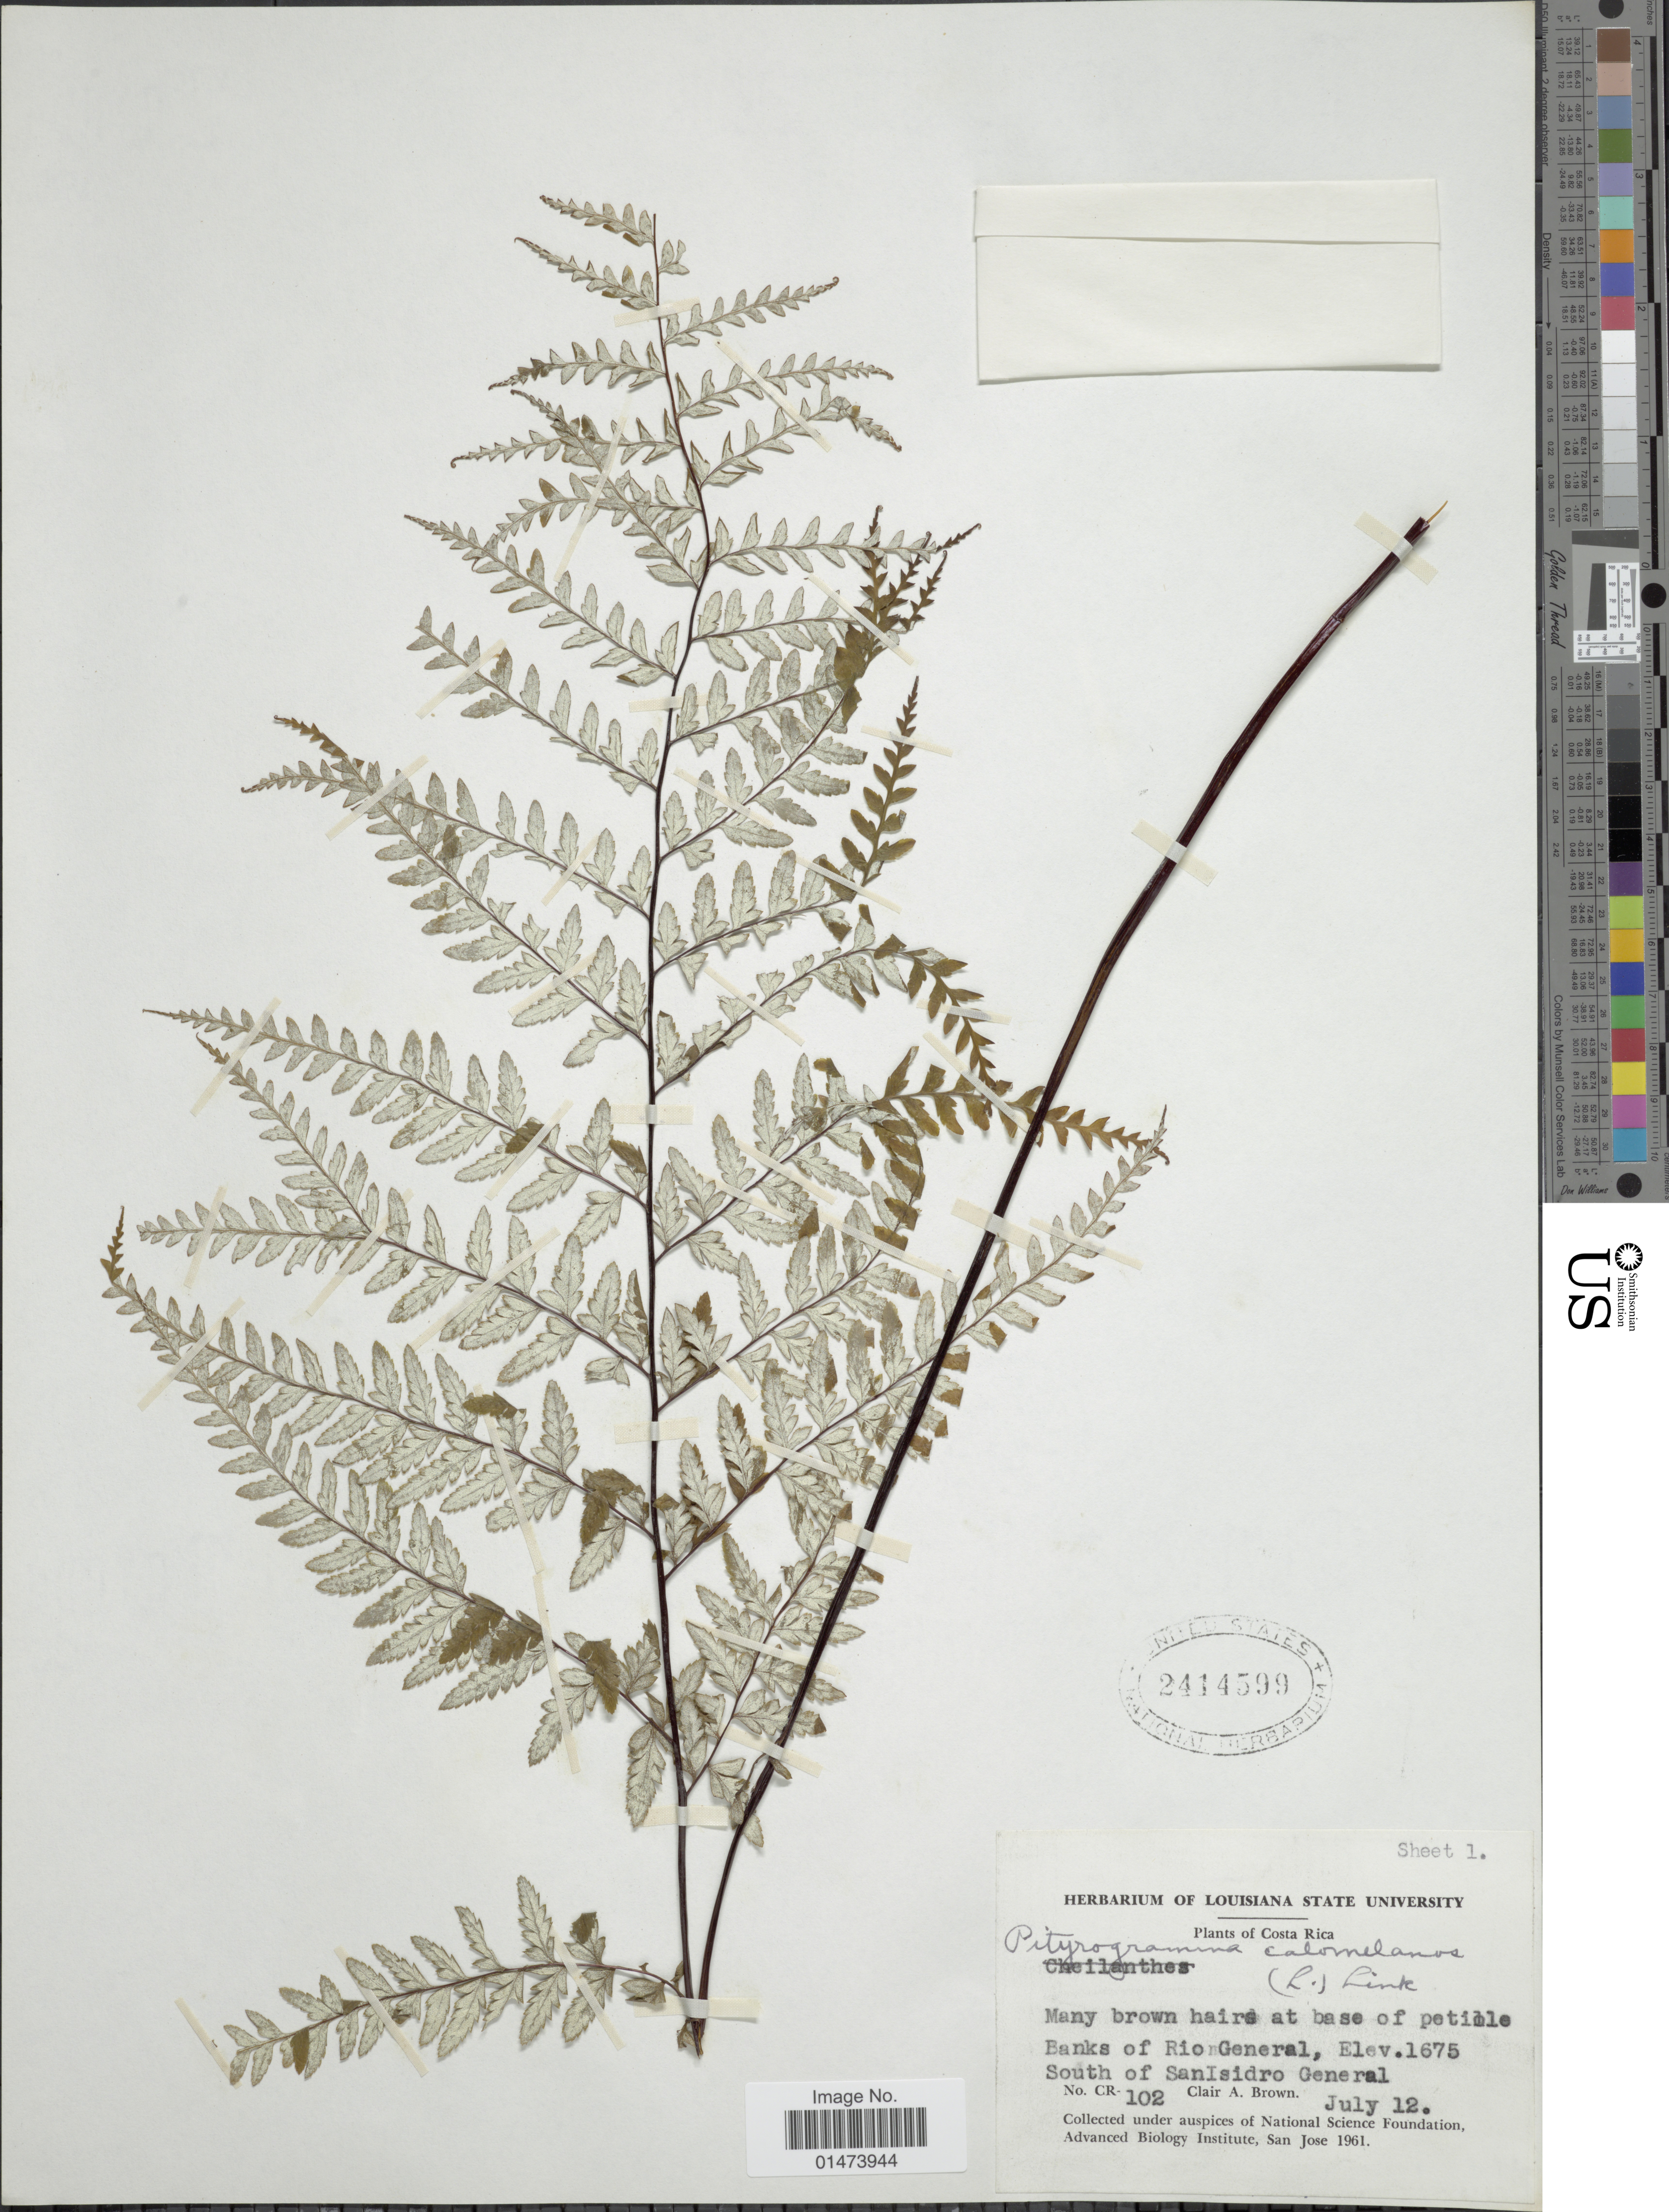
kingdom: Plantae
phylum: Tracheophyta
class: Polypodiopsida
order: Polypodiales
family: Pteridaceae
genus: Pityrogramma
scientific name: Pityrogramma calomelanos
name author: (L.) Link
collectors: C. A. Brown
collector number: CR-102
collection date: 1961-07-12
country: Costa Rica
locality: Banks of Rio General, South of SanIsidro General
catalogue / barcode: US 2414599